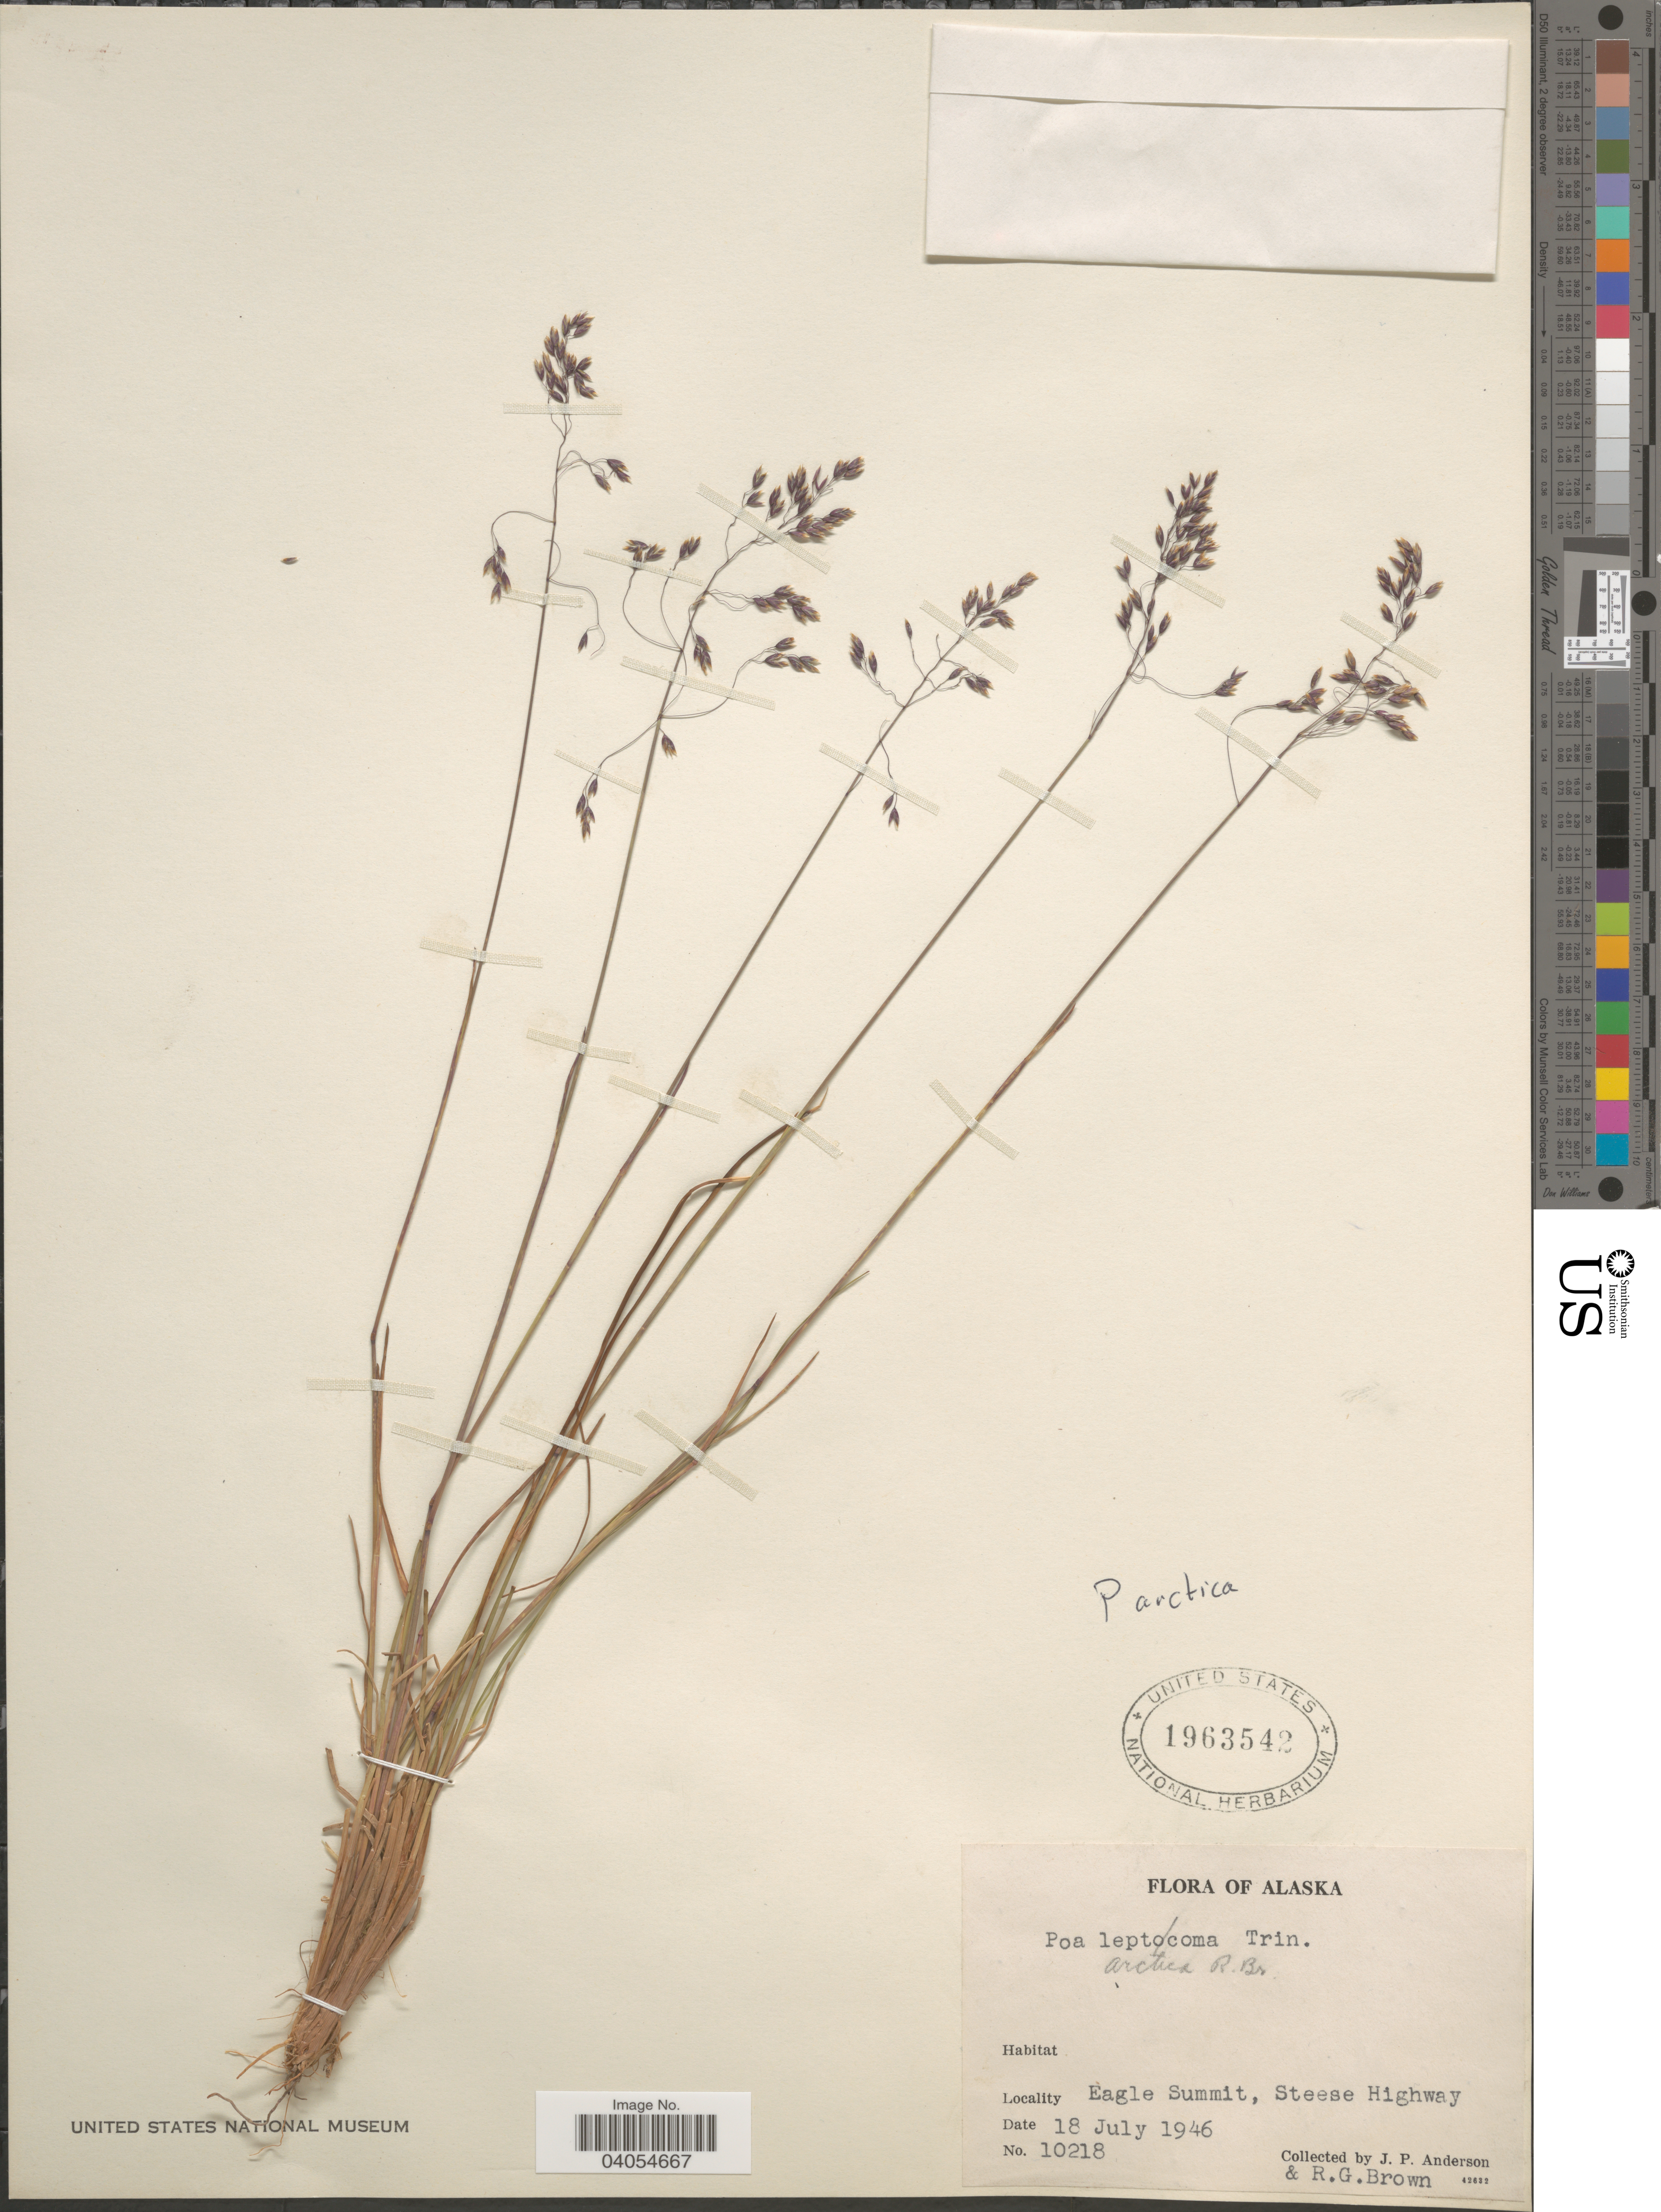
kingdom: Plantae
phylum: Tracheophyta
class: Liliopsida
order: Poales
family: Poaceae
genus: Poa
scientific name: Poa arctica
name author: R. Br.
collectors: J. P. Anderson & R. G. Brown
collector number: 10218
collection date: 1946-07-18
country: United States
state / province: Alaska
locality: Eagle Summit, Stees Highway.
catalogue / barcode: US 1963542